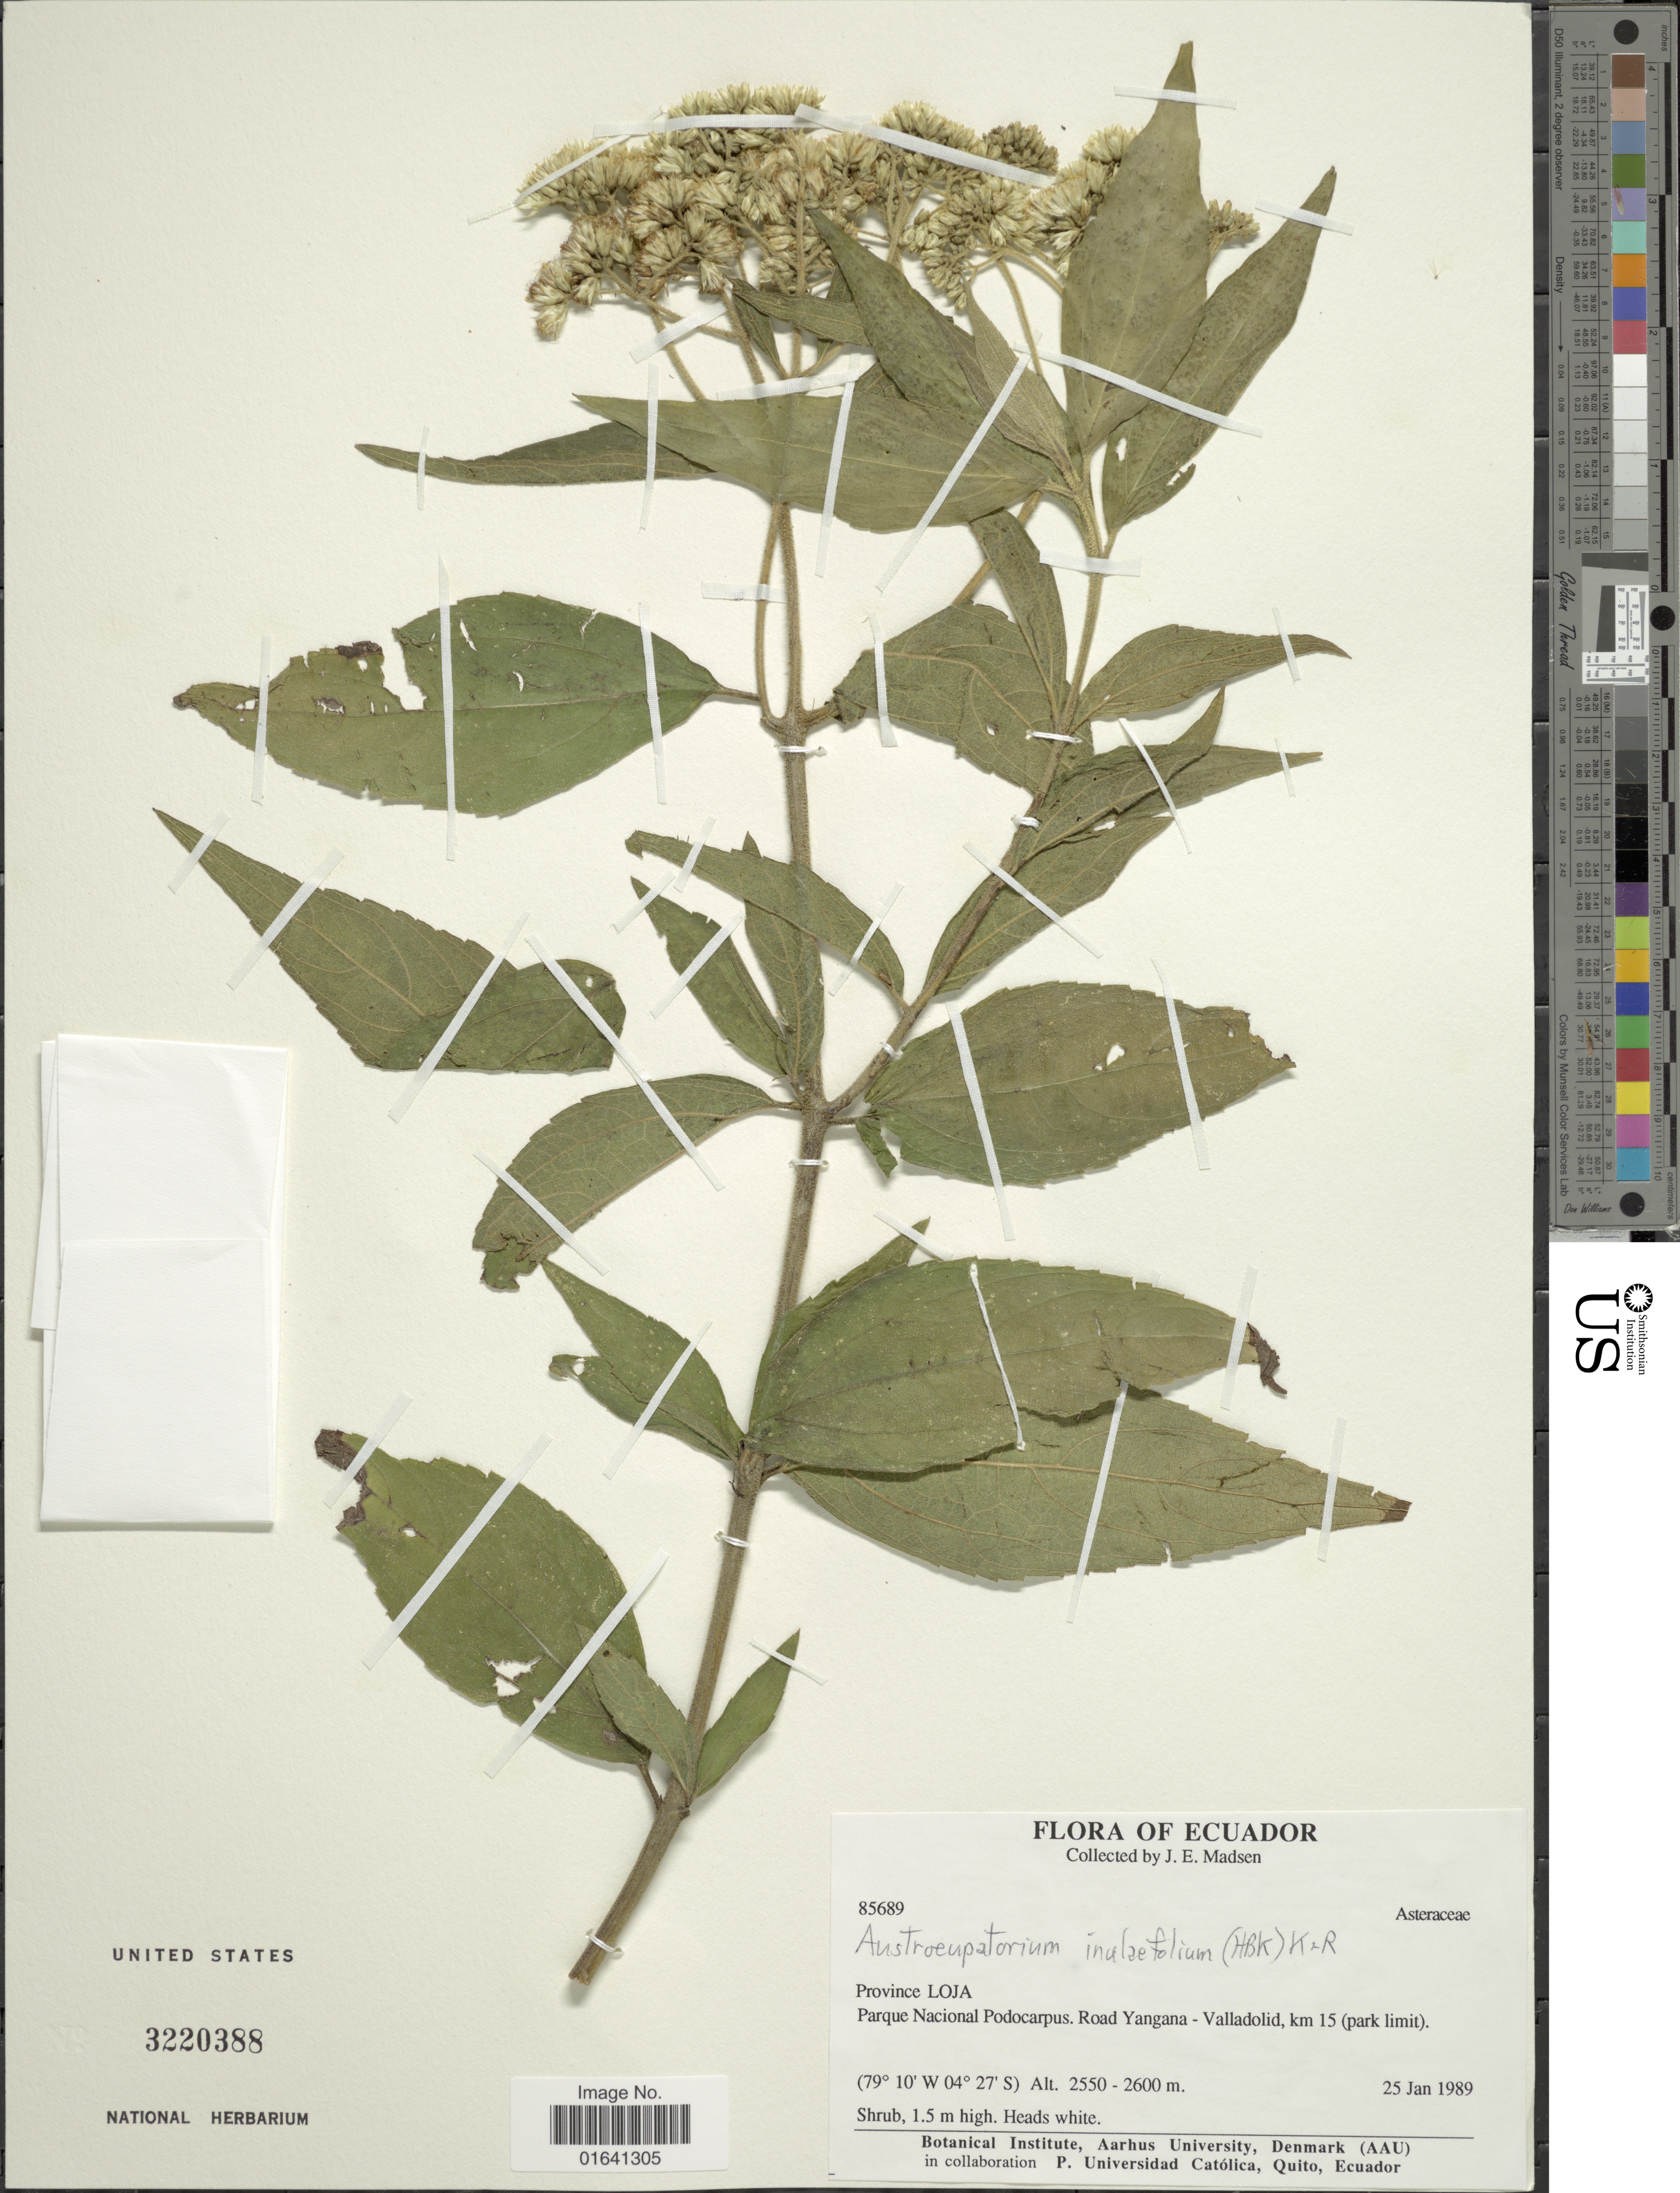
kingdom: Plantae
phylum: Tracheophyta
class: Magnoliopsida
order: Asterales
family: Asteraceae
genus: Austroeupatorium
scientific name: Austroeupatorium inulaefolium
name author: (Kunth) R.M. King & H. Rob.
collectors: J. E. Madsen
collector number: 85689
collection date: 1989-01-25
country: Ecuador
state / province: Loja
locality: Parque Nacional Podocarpus. Road Yangana - Valladolid, km 15 (park limit)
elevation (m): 2550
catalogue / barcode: US 3220388